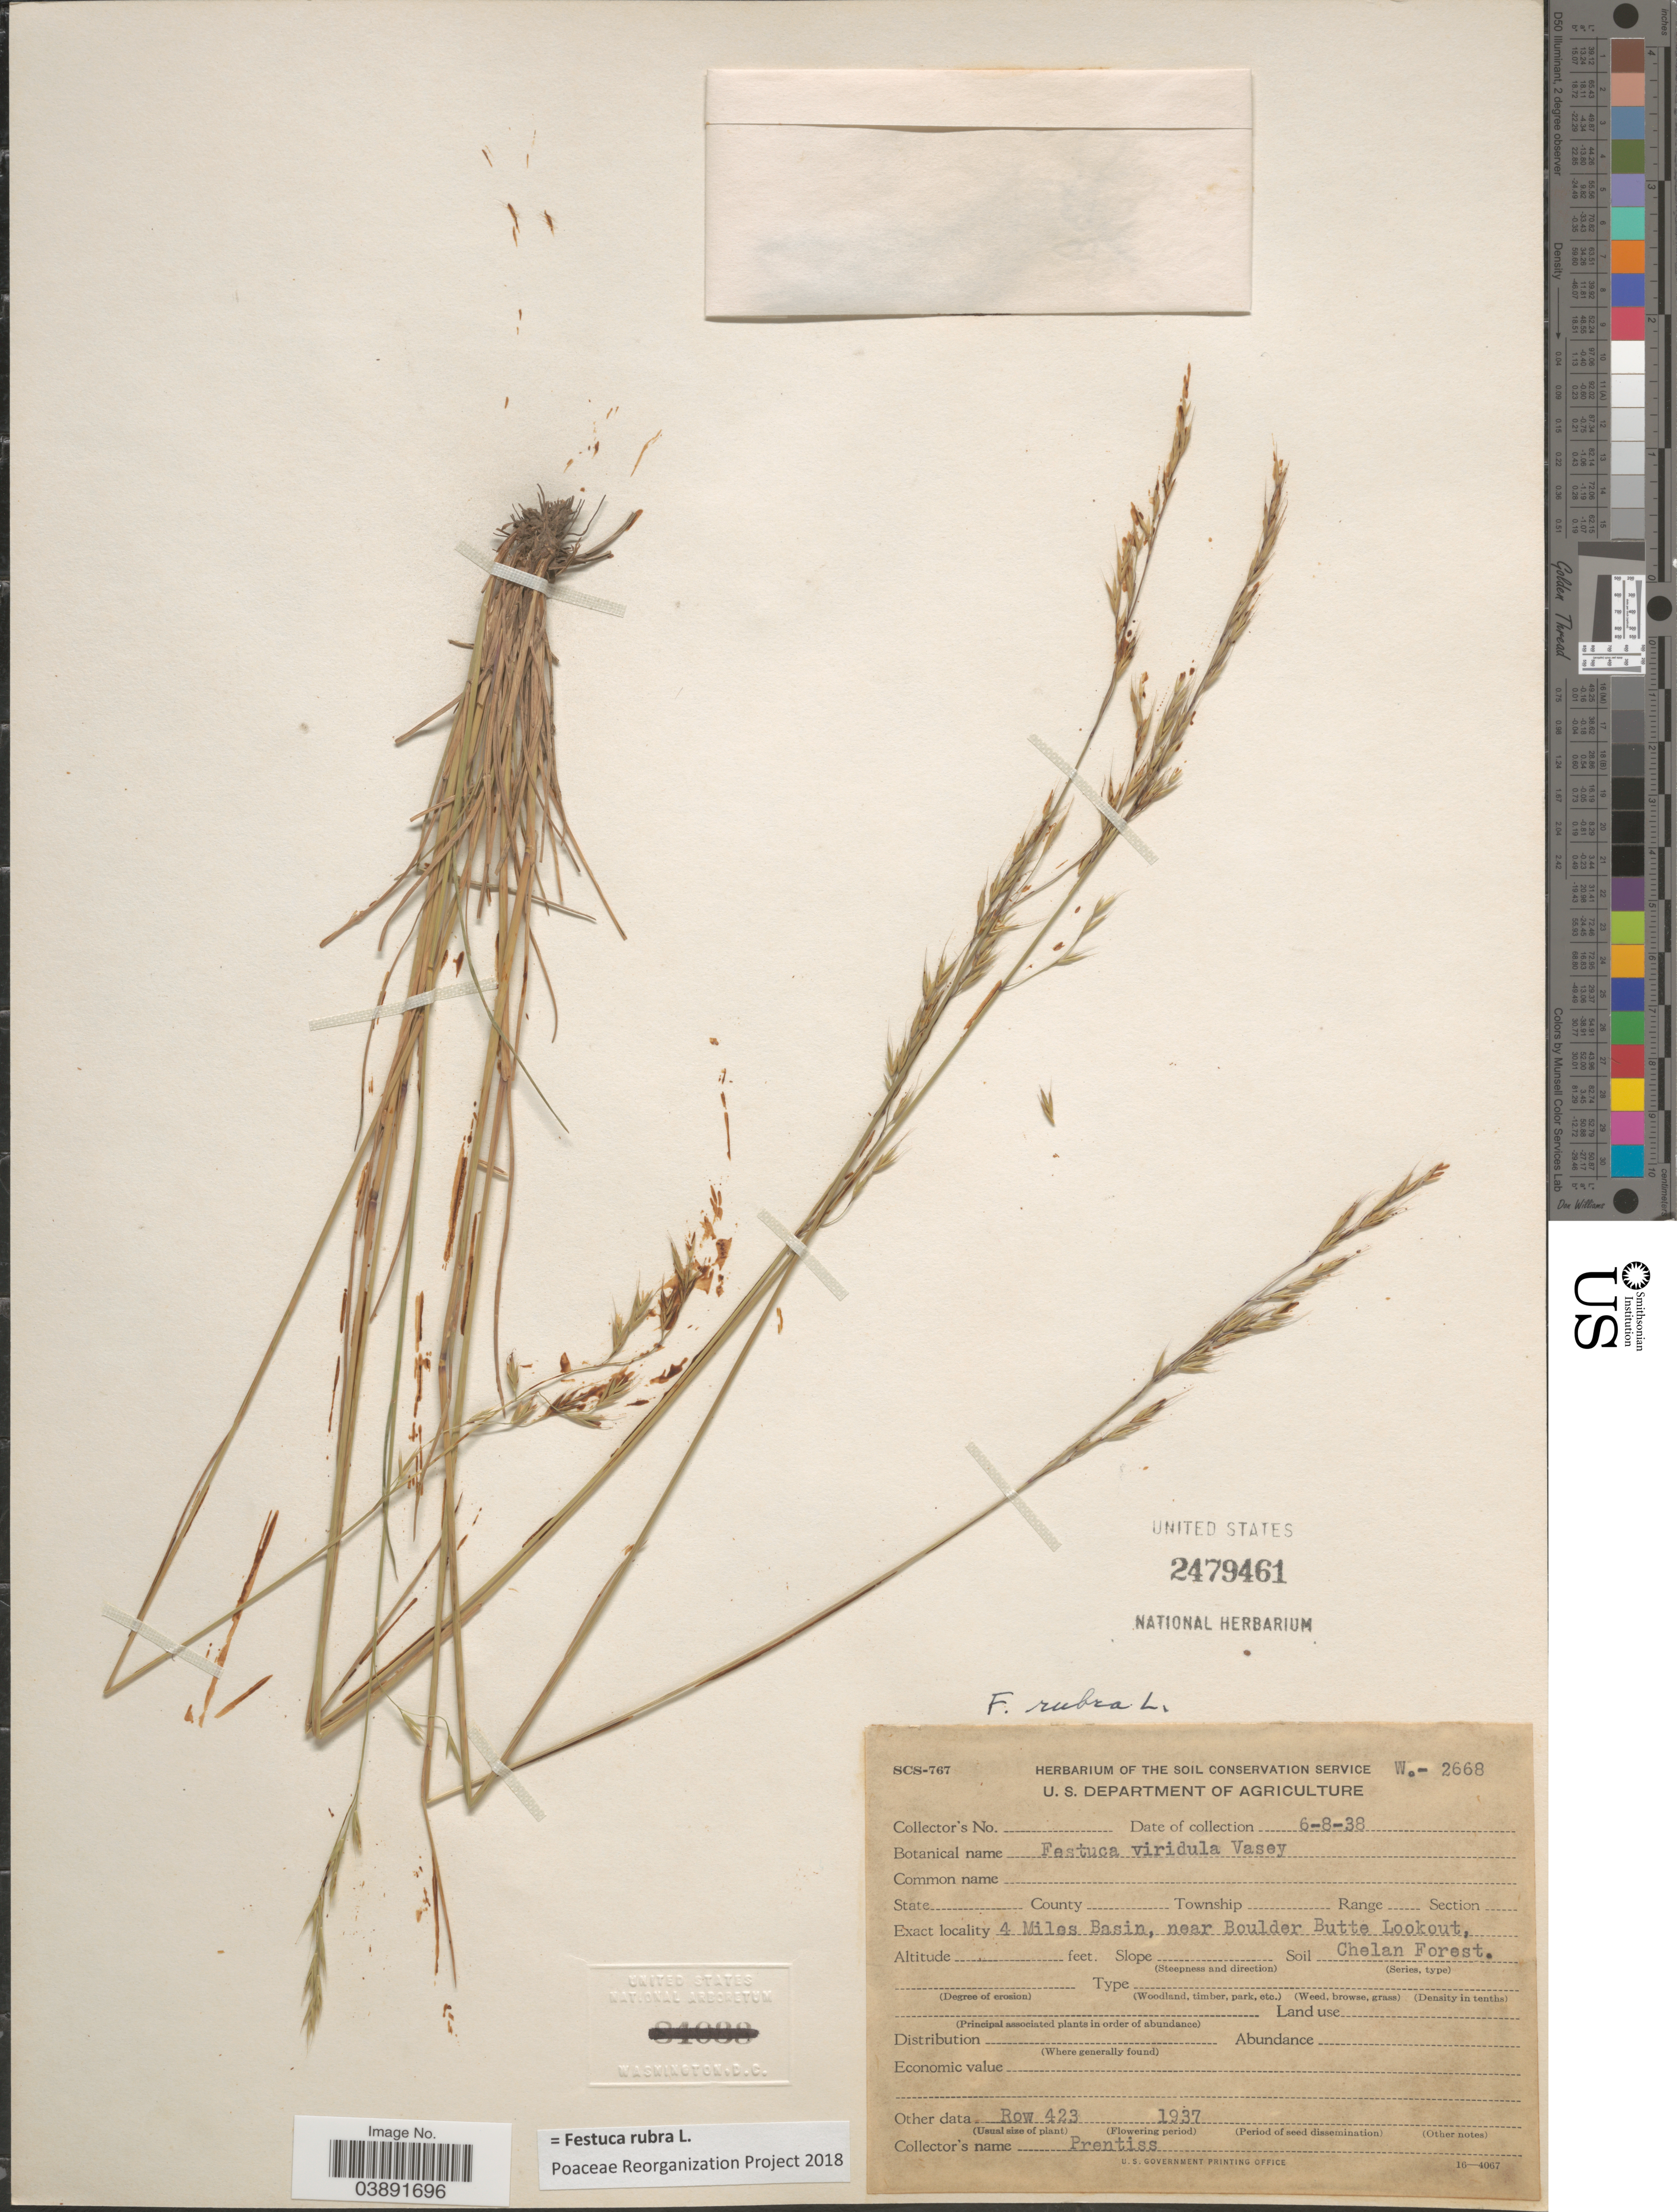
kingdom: Plantae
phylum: Tracheophyta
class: Liliopsida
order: Poales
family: Poaceae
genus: Festuca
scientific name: Festuca rubra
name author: L.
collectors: Prentiss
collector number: W-2668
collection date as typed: Transcribed d/m/y: 8/6/38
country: United States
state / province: Washington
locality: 4 Miles Basin, near Boulder Butte Lookout, Chelan Forest.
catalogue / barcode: US 2479461